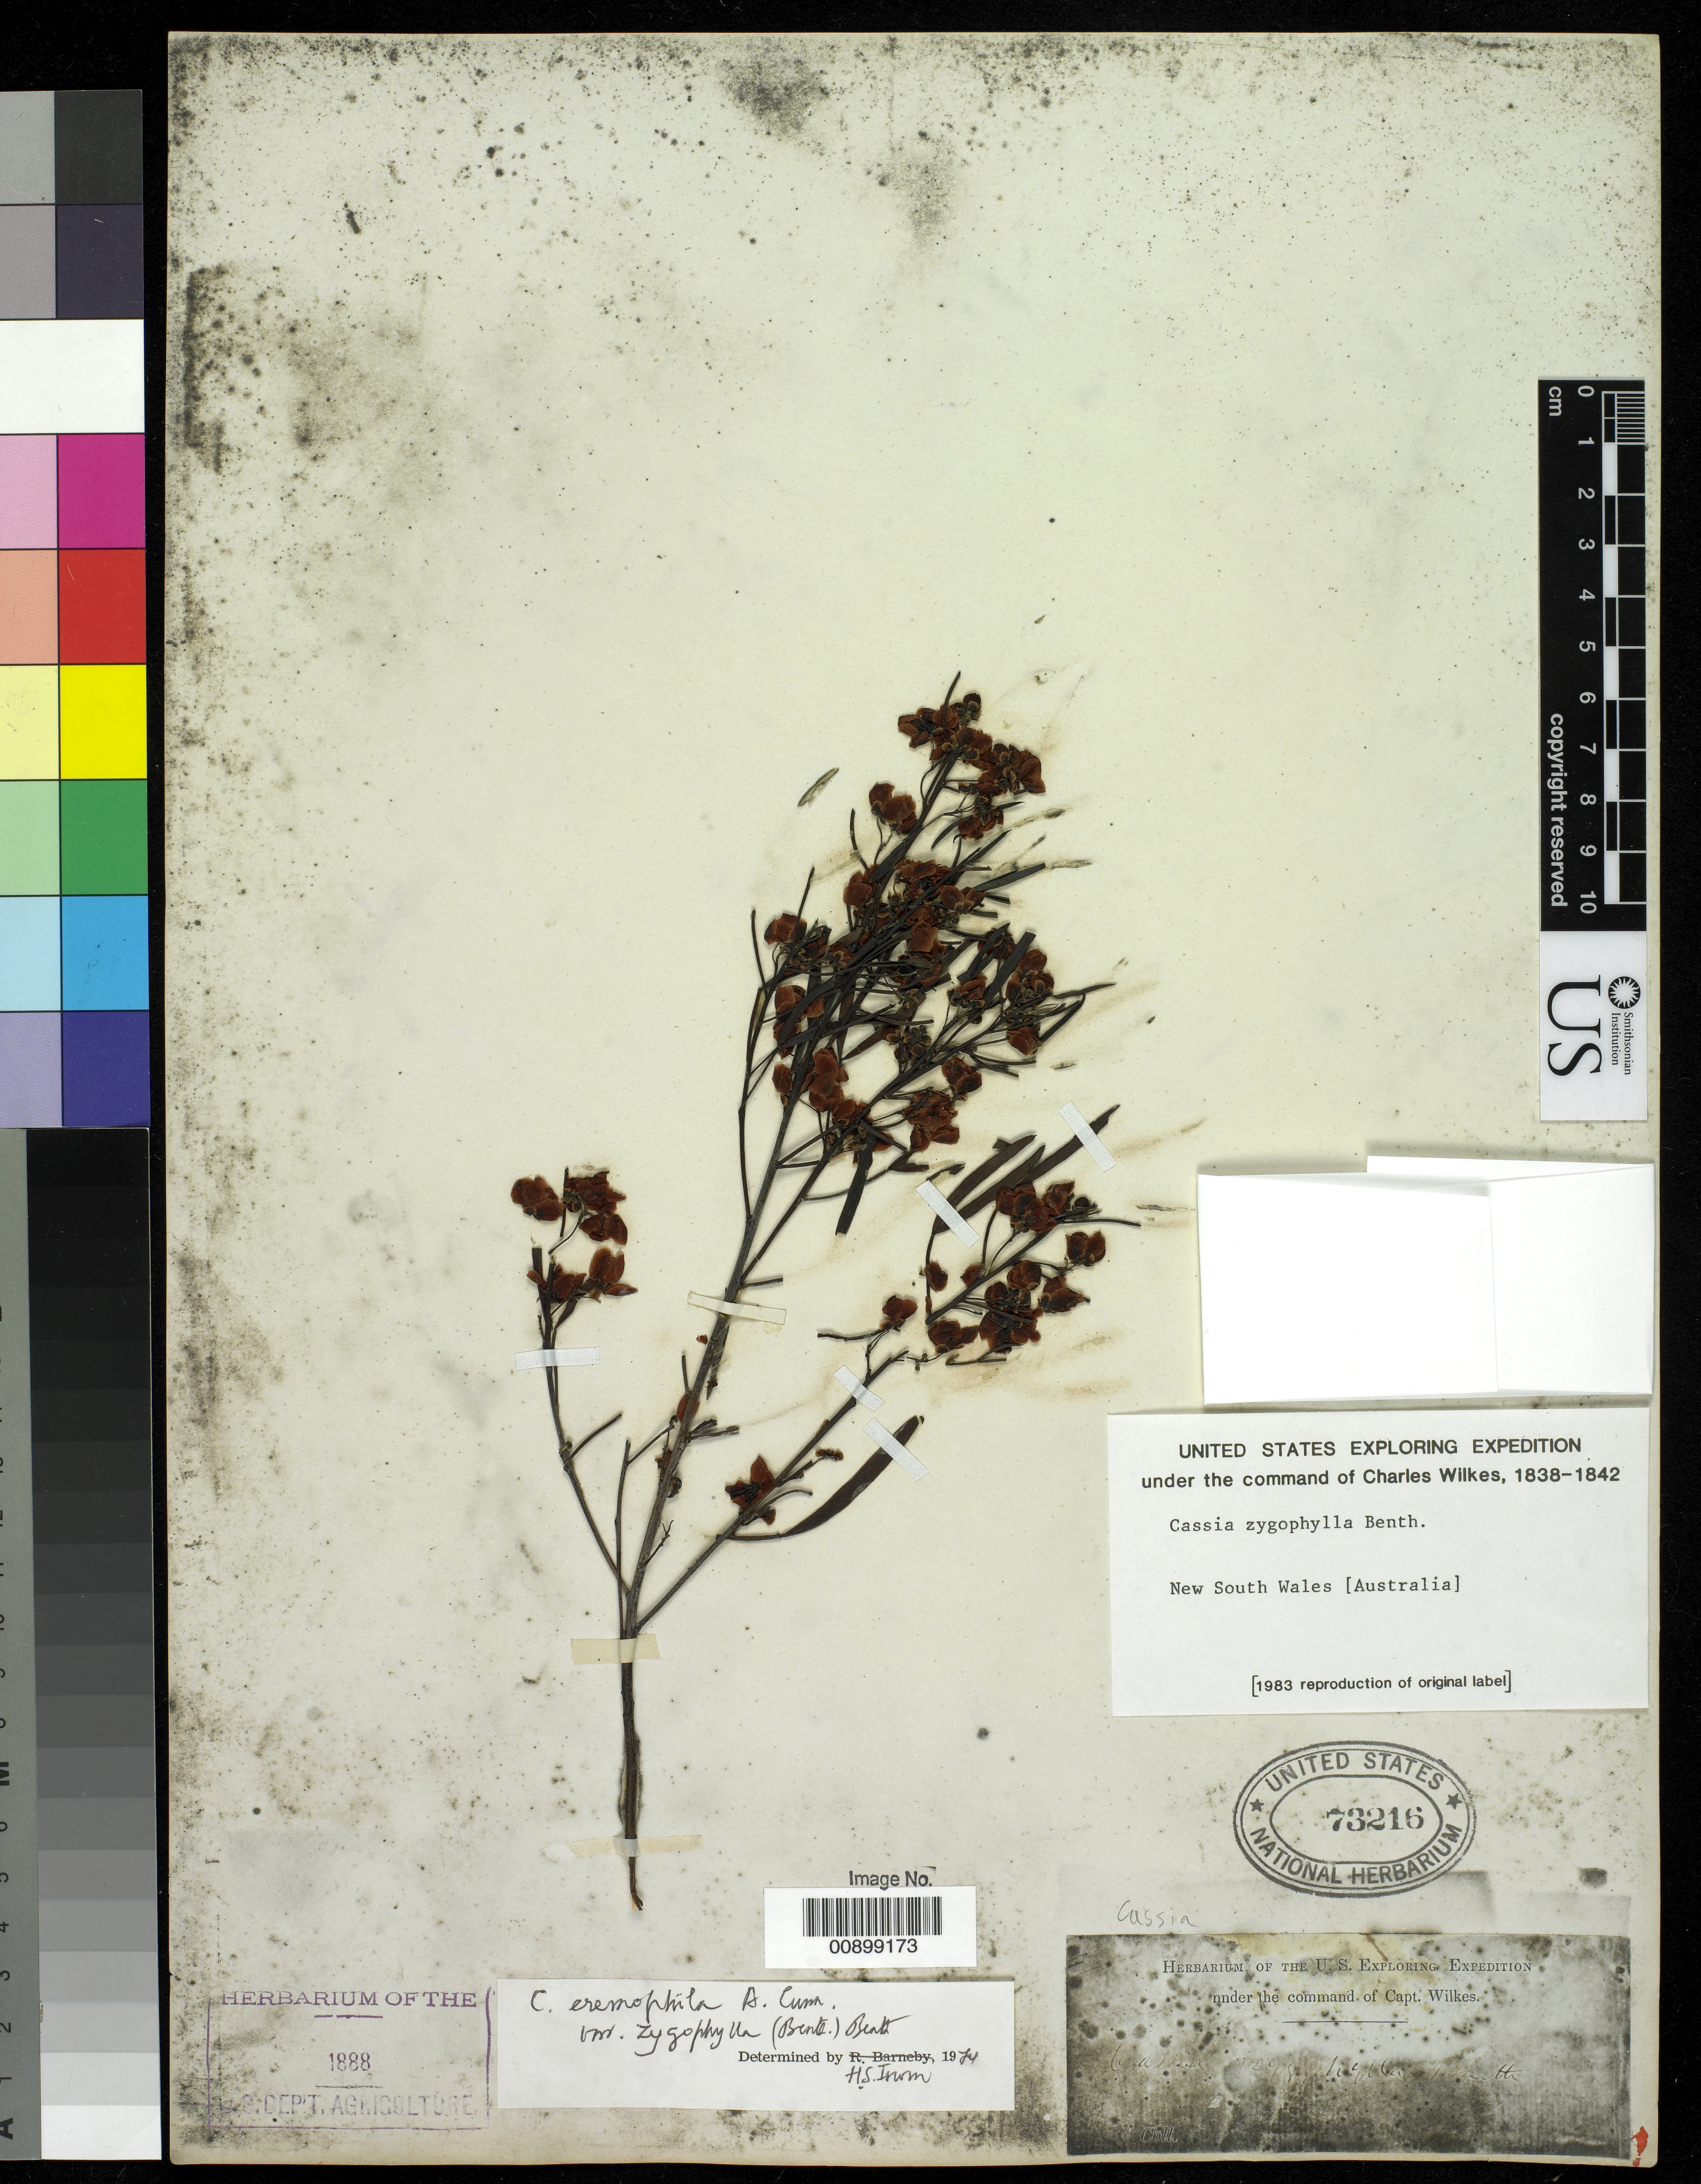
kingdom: Plantae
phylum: Tracheophyta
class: Magnoliopsida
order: Fabales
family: Fabaceae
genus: Cassia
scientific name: Cassia eremophila var. zygophylla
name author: (Benth.) Benth.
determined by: Irwin, Howard S.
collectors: Wilkes Explor. Exped.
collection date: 1838/1842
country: Australia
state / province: New South Wales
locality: New South Wales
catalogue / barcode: US 73216